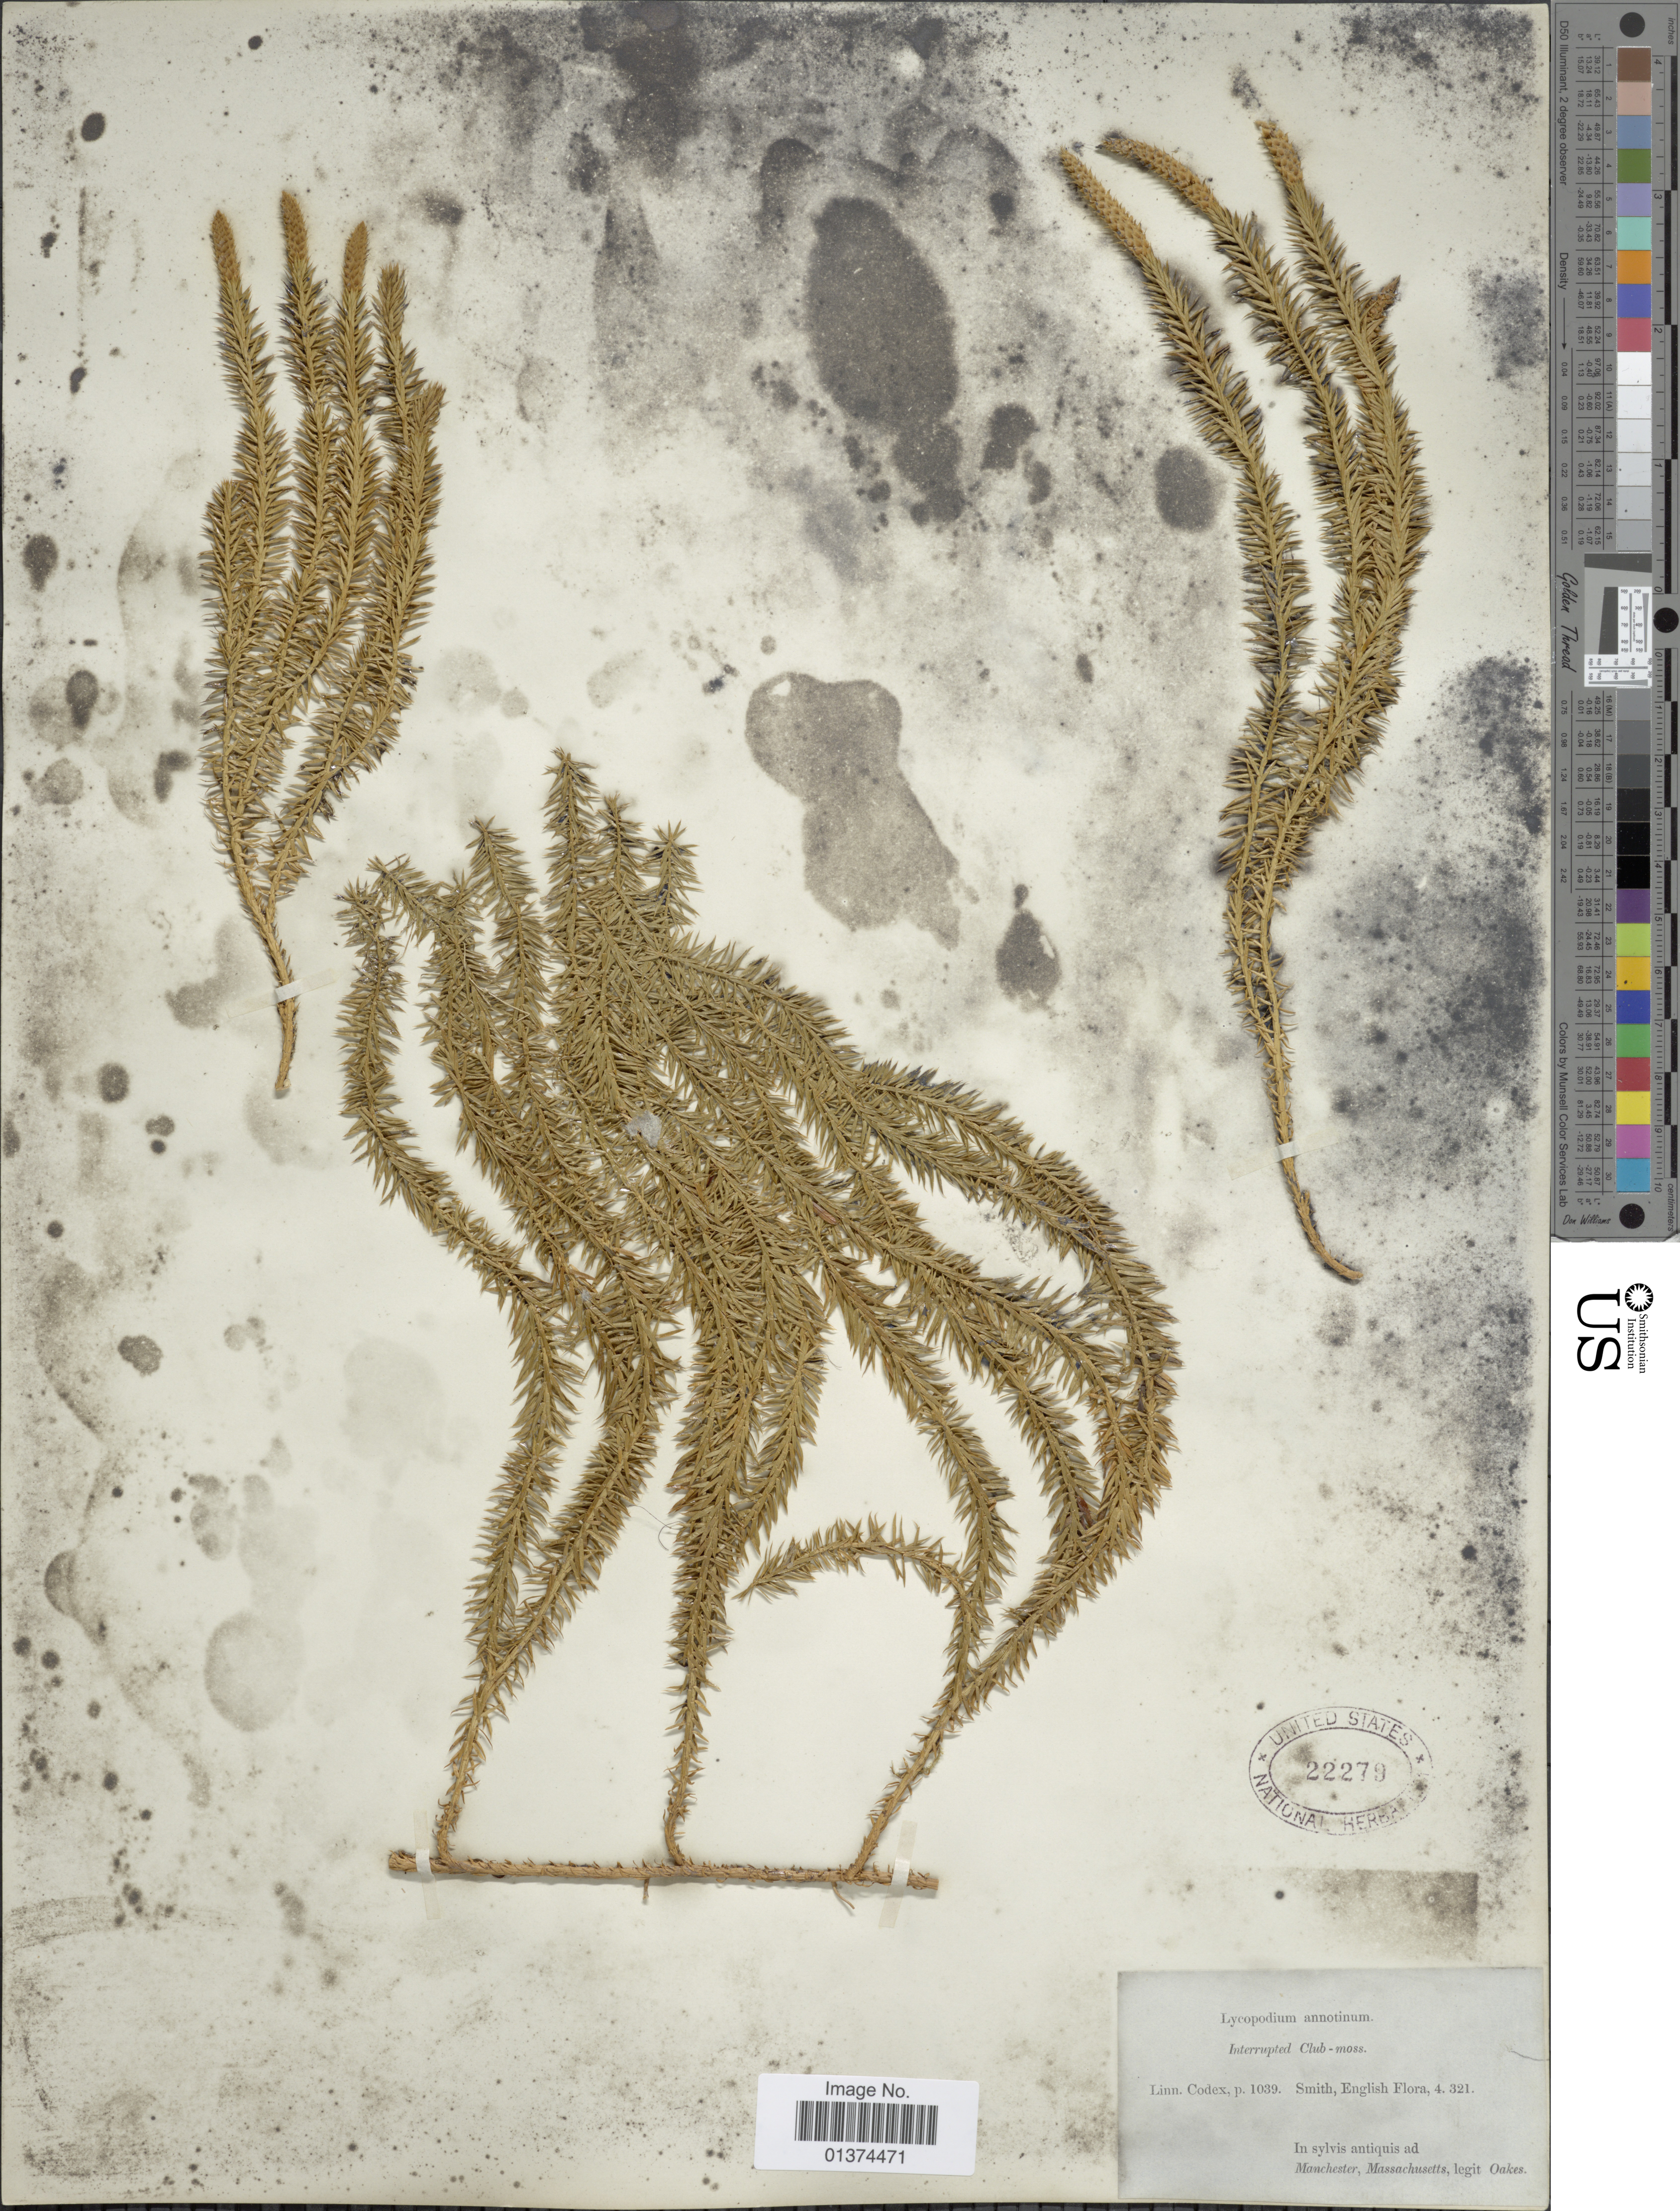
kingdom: Plantae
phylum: Tracheophyta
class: Lycopodiopsida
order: Lycopodiales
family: Lycopodiaceae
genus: Spinulum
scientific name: Spinulum annotinum subsp. annotinum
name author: (L.) A. Haines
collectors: -. Oakes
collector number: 22279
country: United States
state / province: Massachusetts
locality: In sylvis antiquis ad Manchester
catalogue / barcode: US 22279